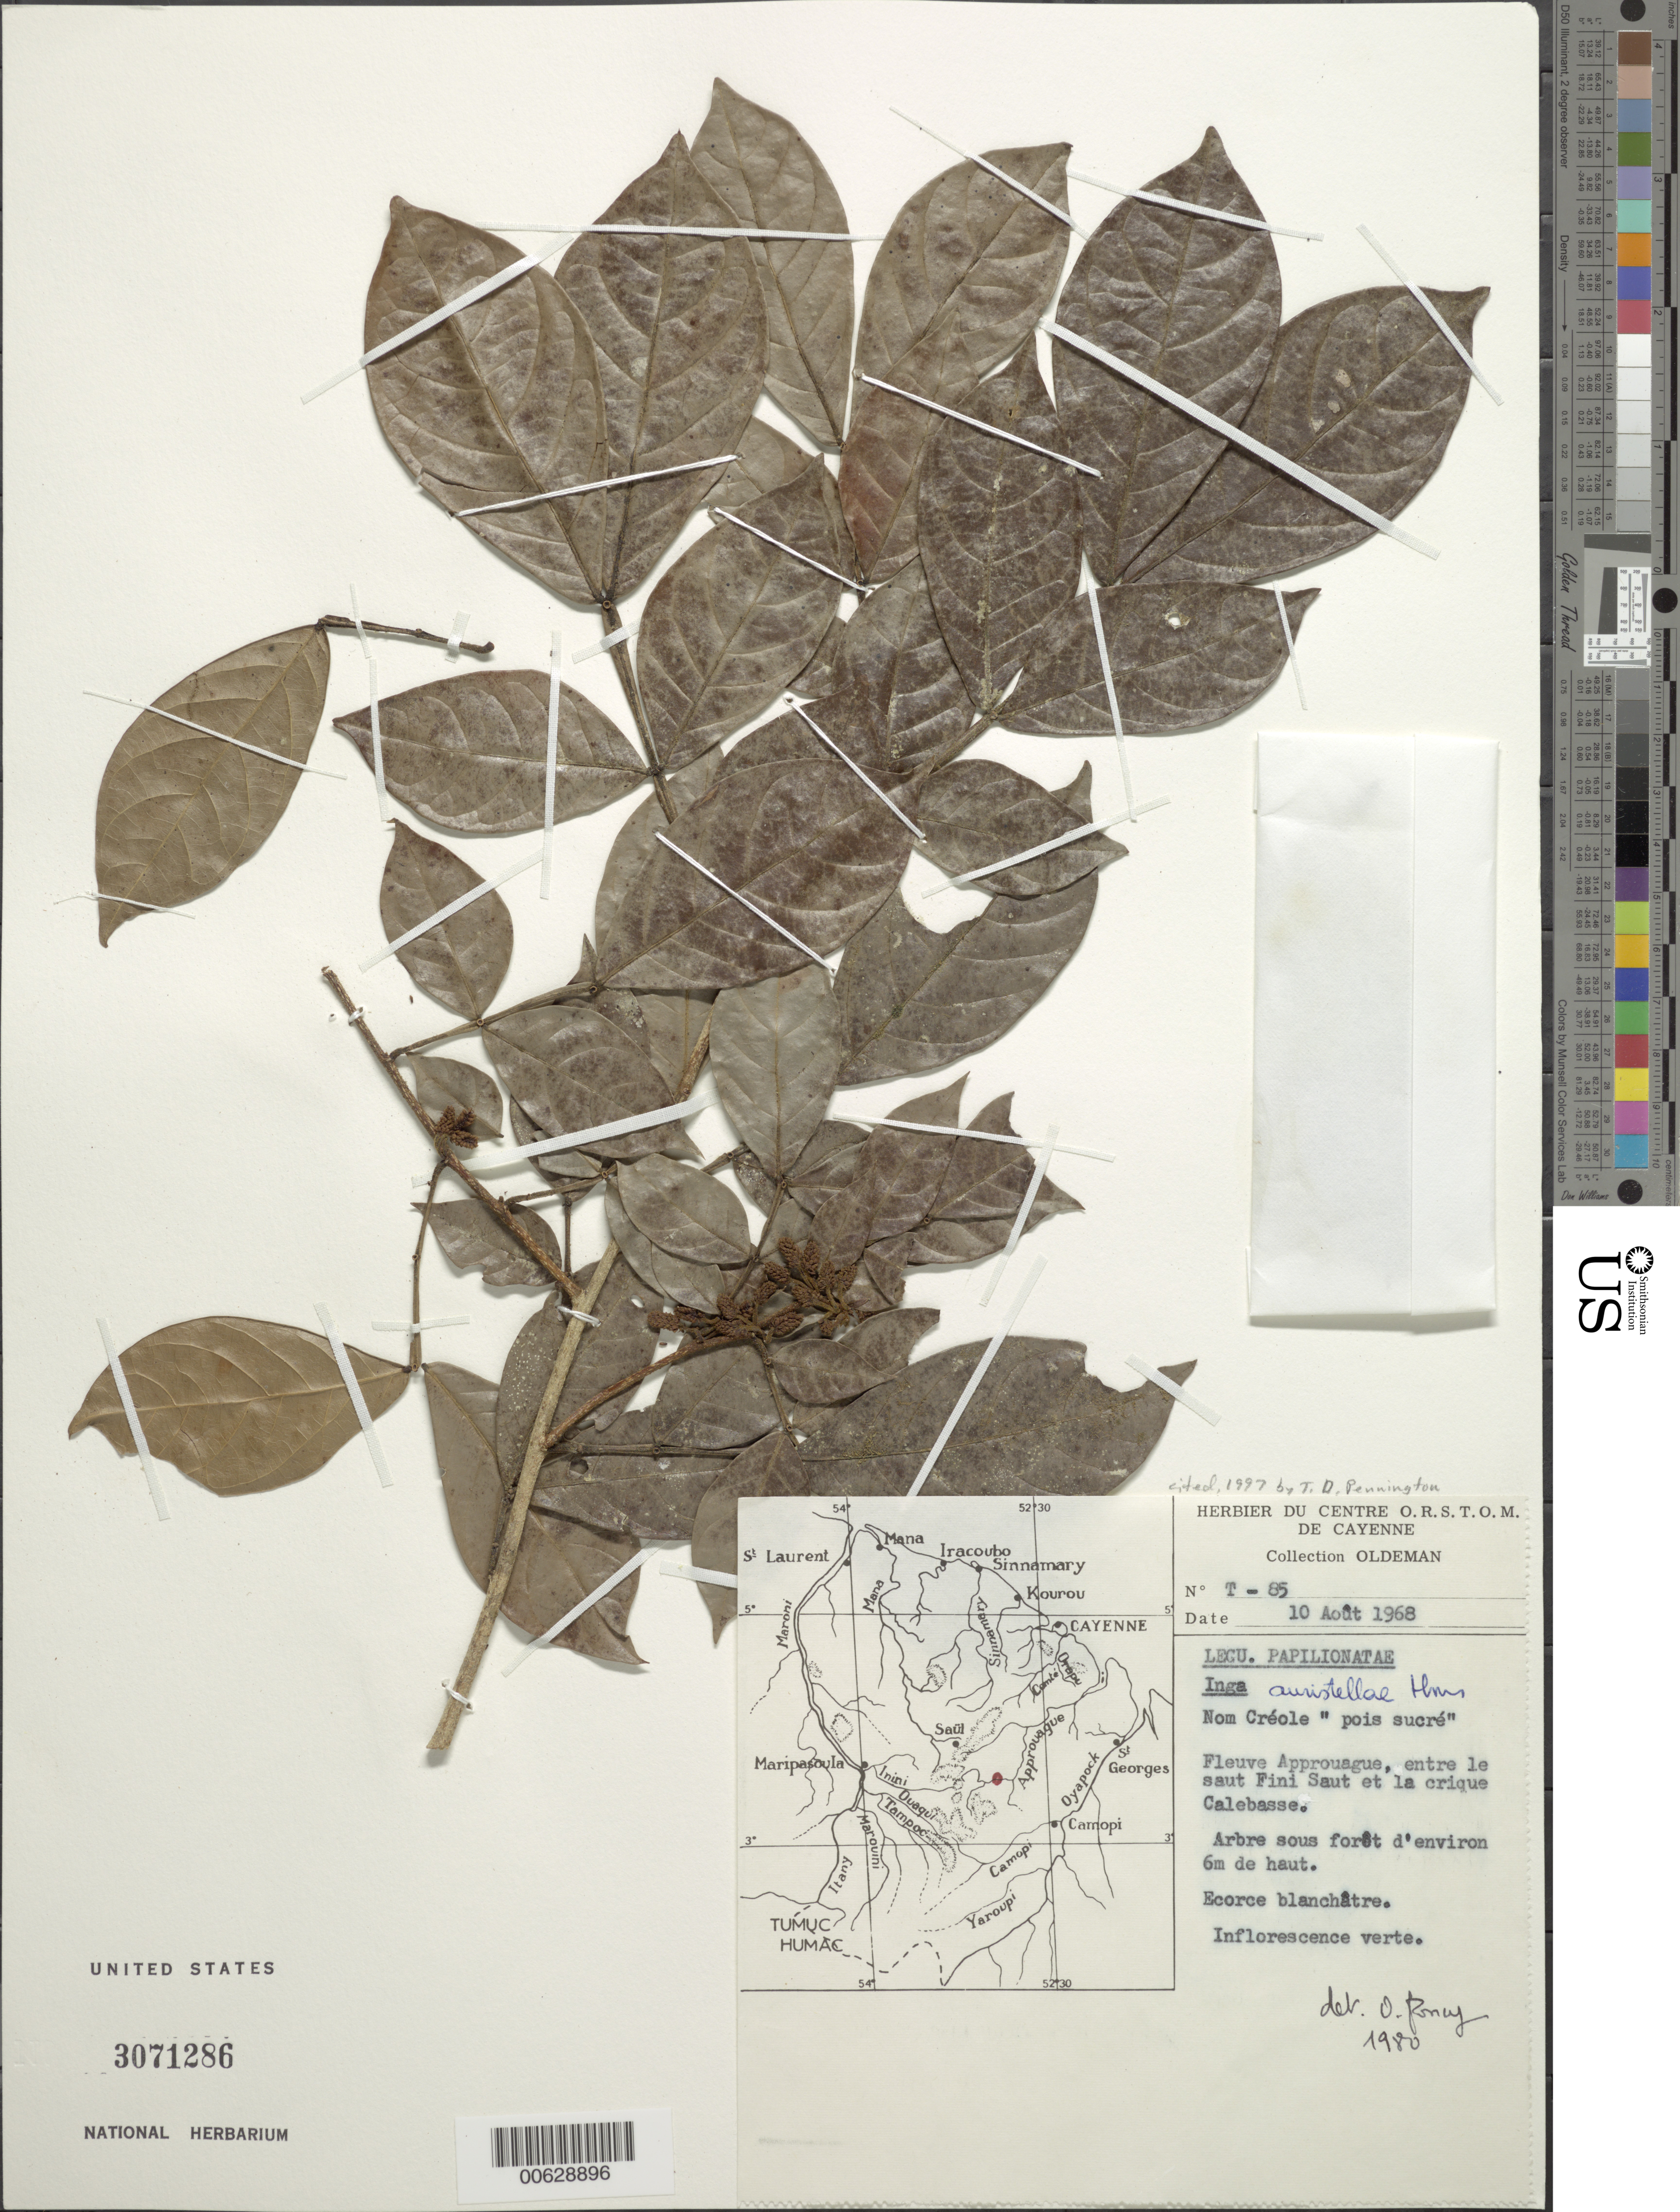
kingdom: Plantae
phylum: Tracheophyta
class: Magnoliopsida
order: Fabales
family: Fabaceae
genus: Inga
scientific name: Inga auristellae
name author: Harms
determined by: Poncy, O.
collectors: R. Oldeman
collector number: T 85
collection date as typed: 10-Aug-68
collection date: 1968-08-10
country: French Guiana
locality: Approuague R., entre le saut Fini Saut et la crique Calebasse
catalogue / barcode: US 3071286